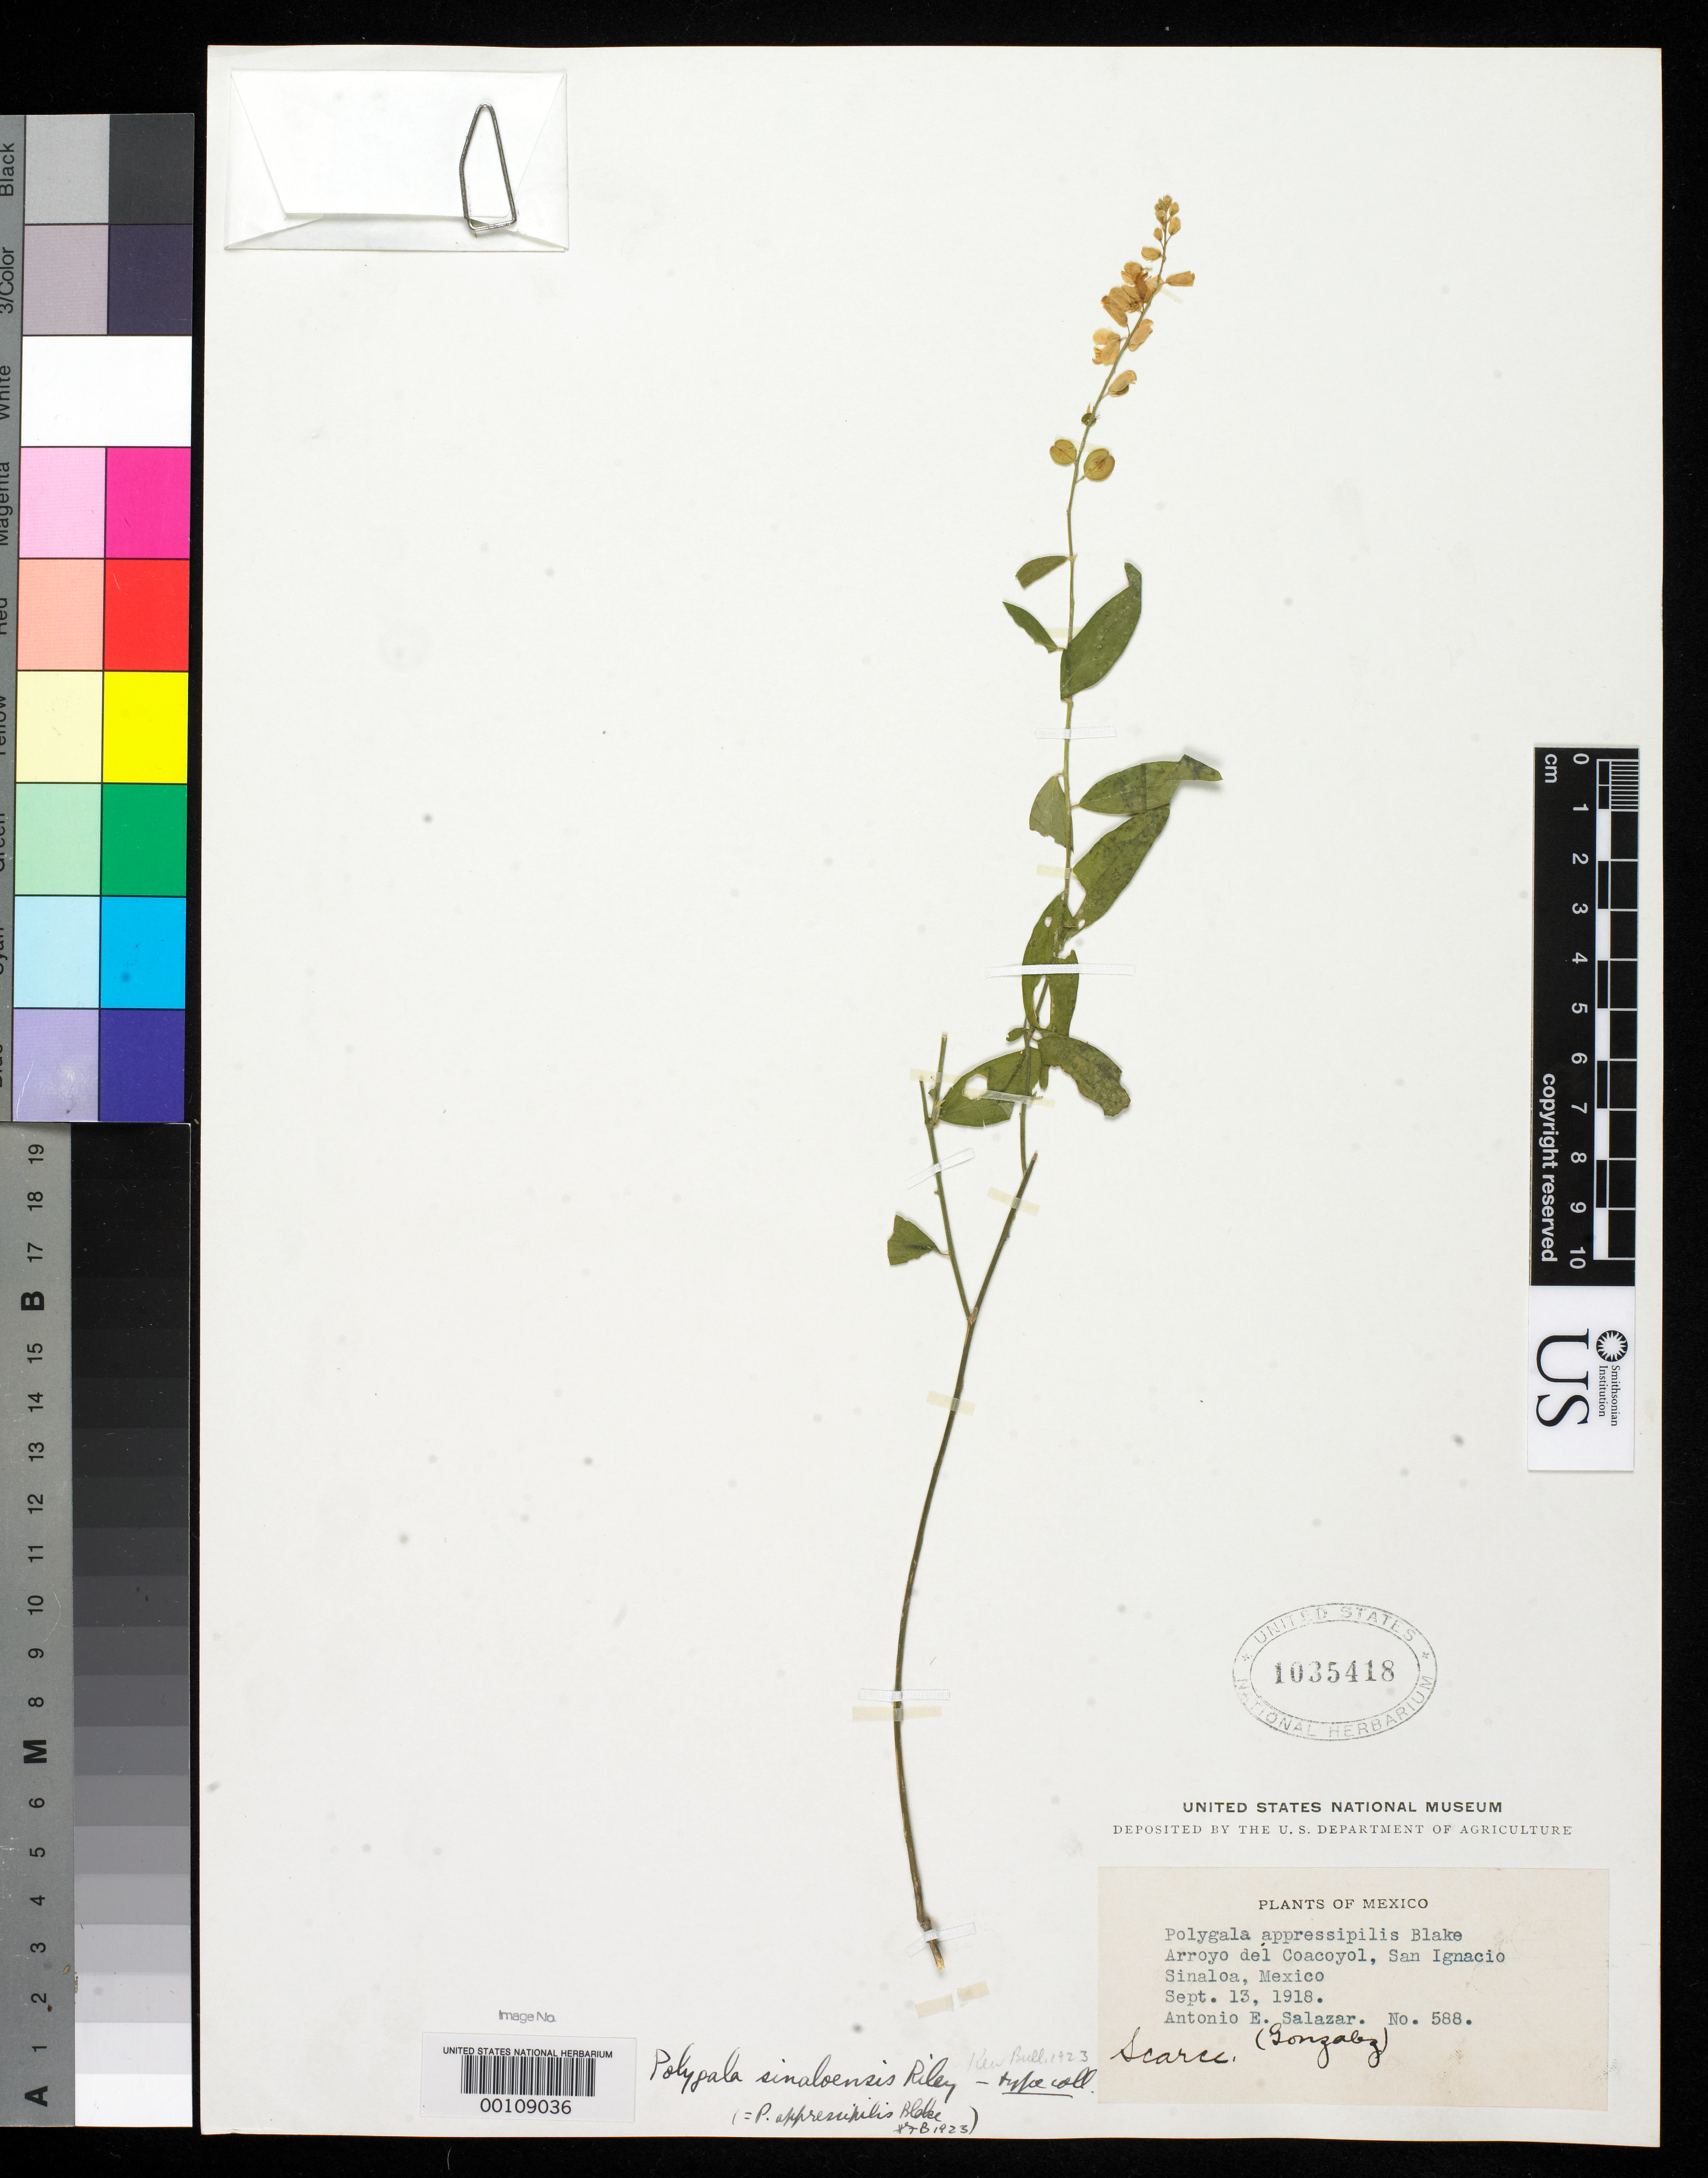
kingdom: Plantae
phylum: Tracheophyta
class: Magnoliopsida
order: Fabales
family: Polygalaceae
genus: Polygala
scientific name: Polygala sinaloensis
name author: L. Riley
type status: Type Material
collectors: J. Ortega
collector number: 588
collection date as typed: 13 Sep 1918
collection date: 1918-09-13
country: Mexico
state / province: Sinaloa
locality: San Ignacio, Arroyo del Coacoyol.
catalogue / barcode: US 1035418